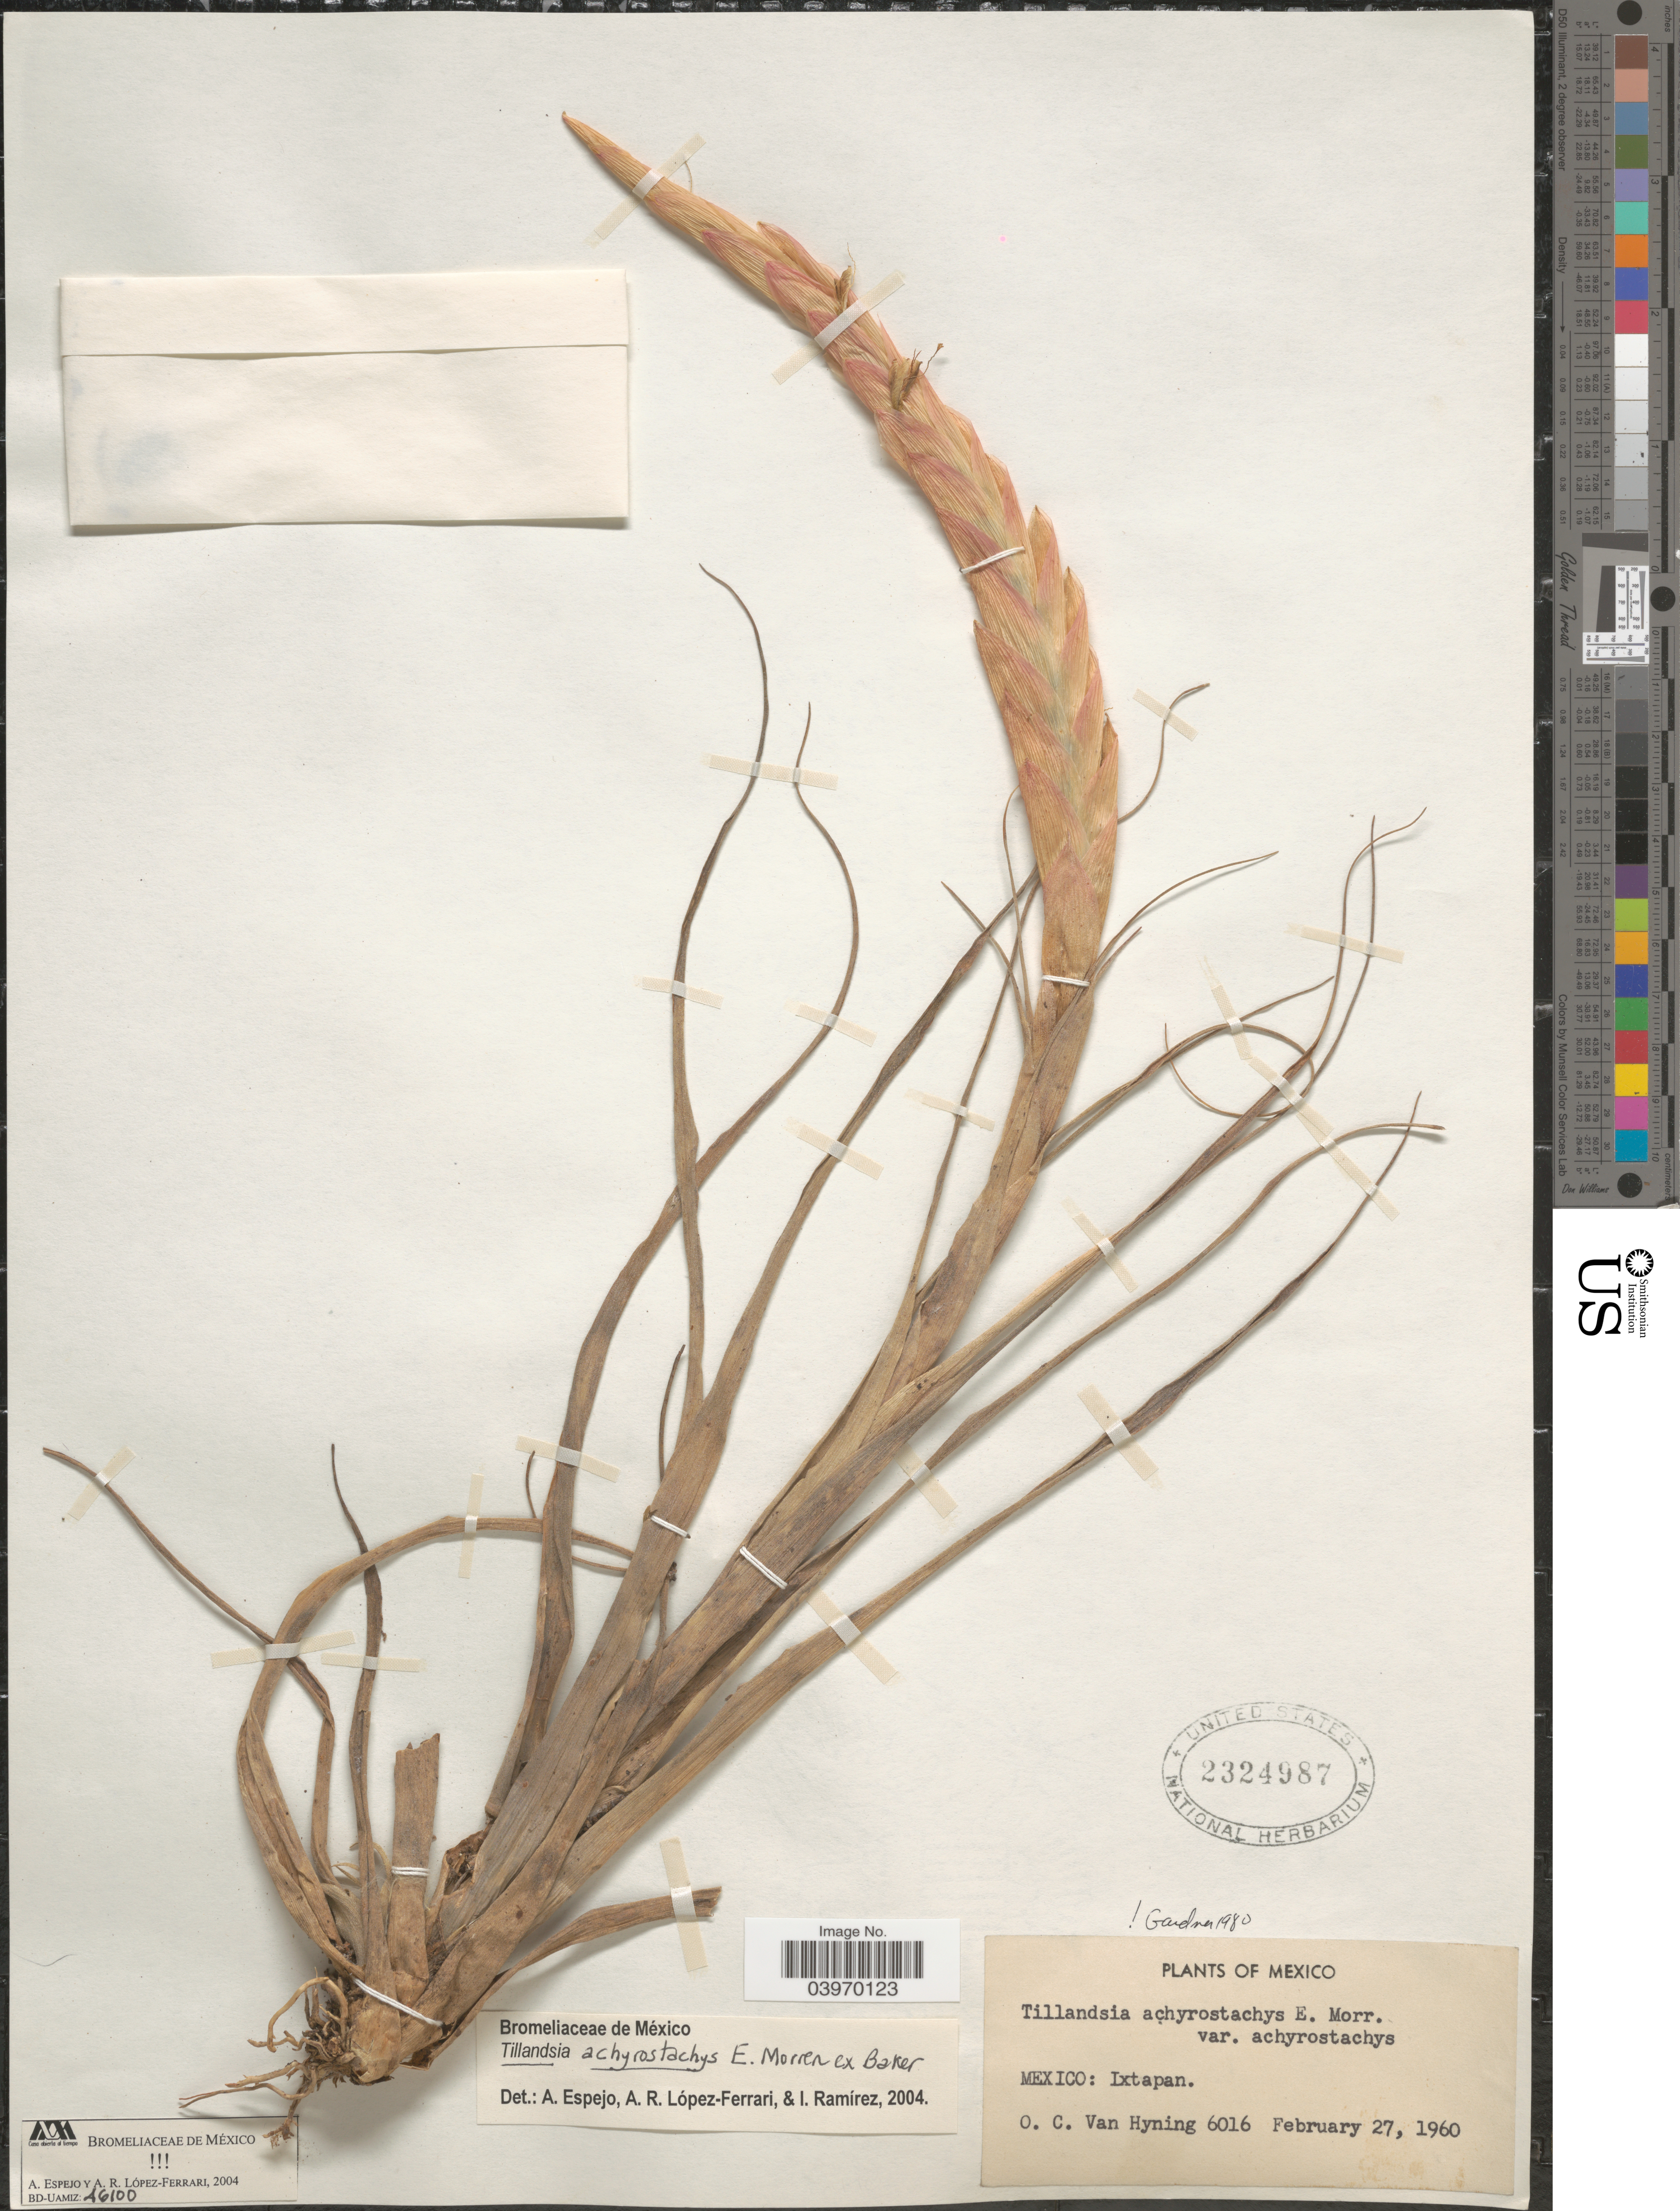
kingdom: Plantae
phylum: Tracheophyta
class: Liliopsida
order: Poales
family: Bromeliaceae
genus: Tillandsia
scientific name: Tillandsia achyrostachys var. stenolepis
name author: L.B. Sm.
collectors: O. Van Hyning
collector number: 6016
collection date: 1960-02-27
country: Mexico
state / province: México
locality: Ixtapan.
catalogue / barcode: US 2324987